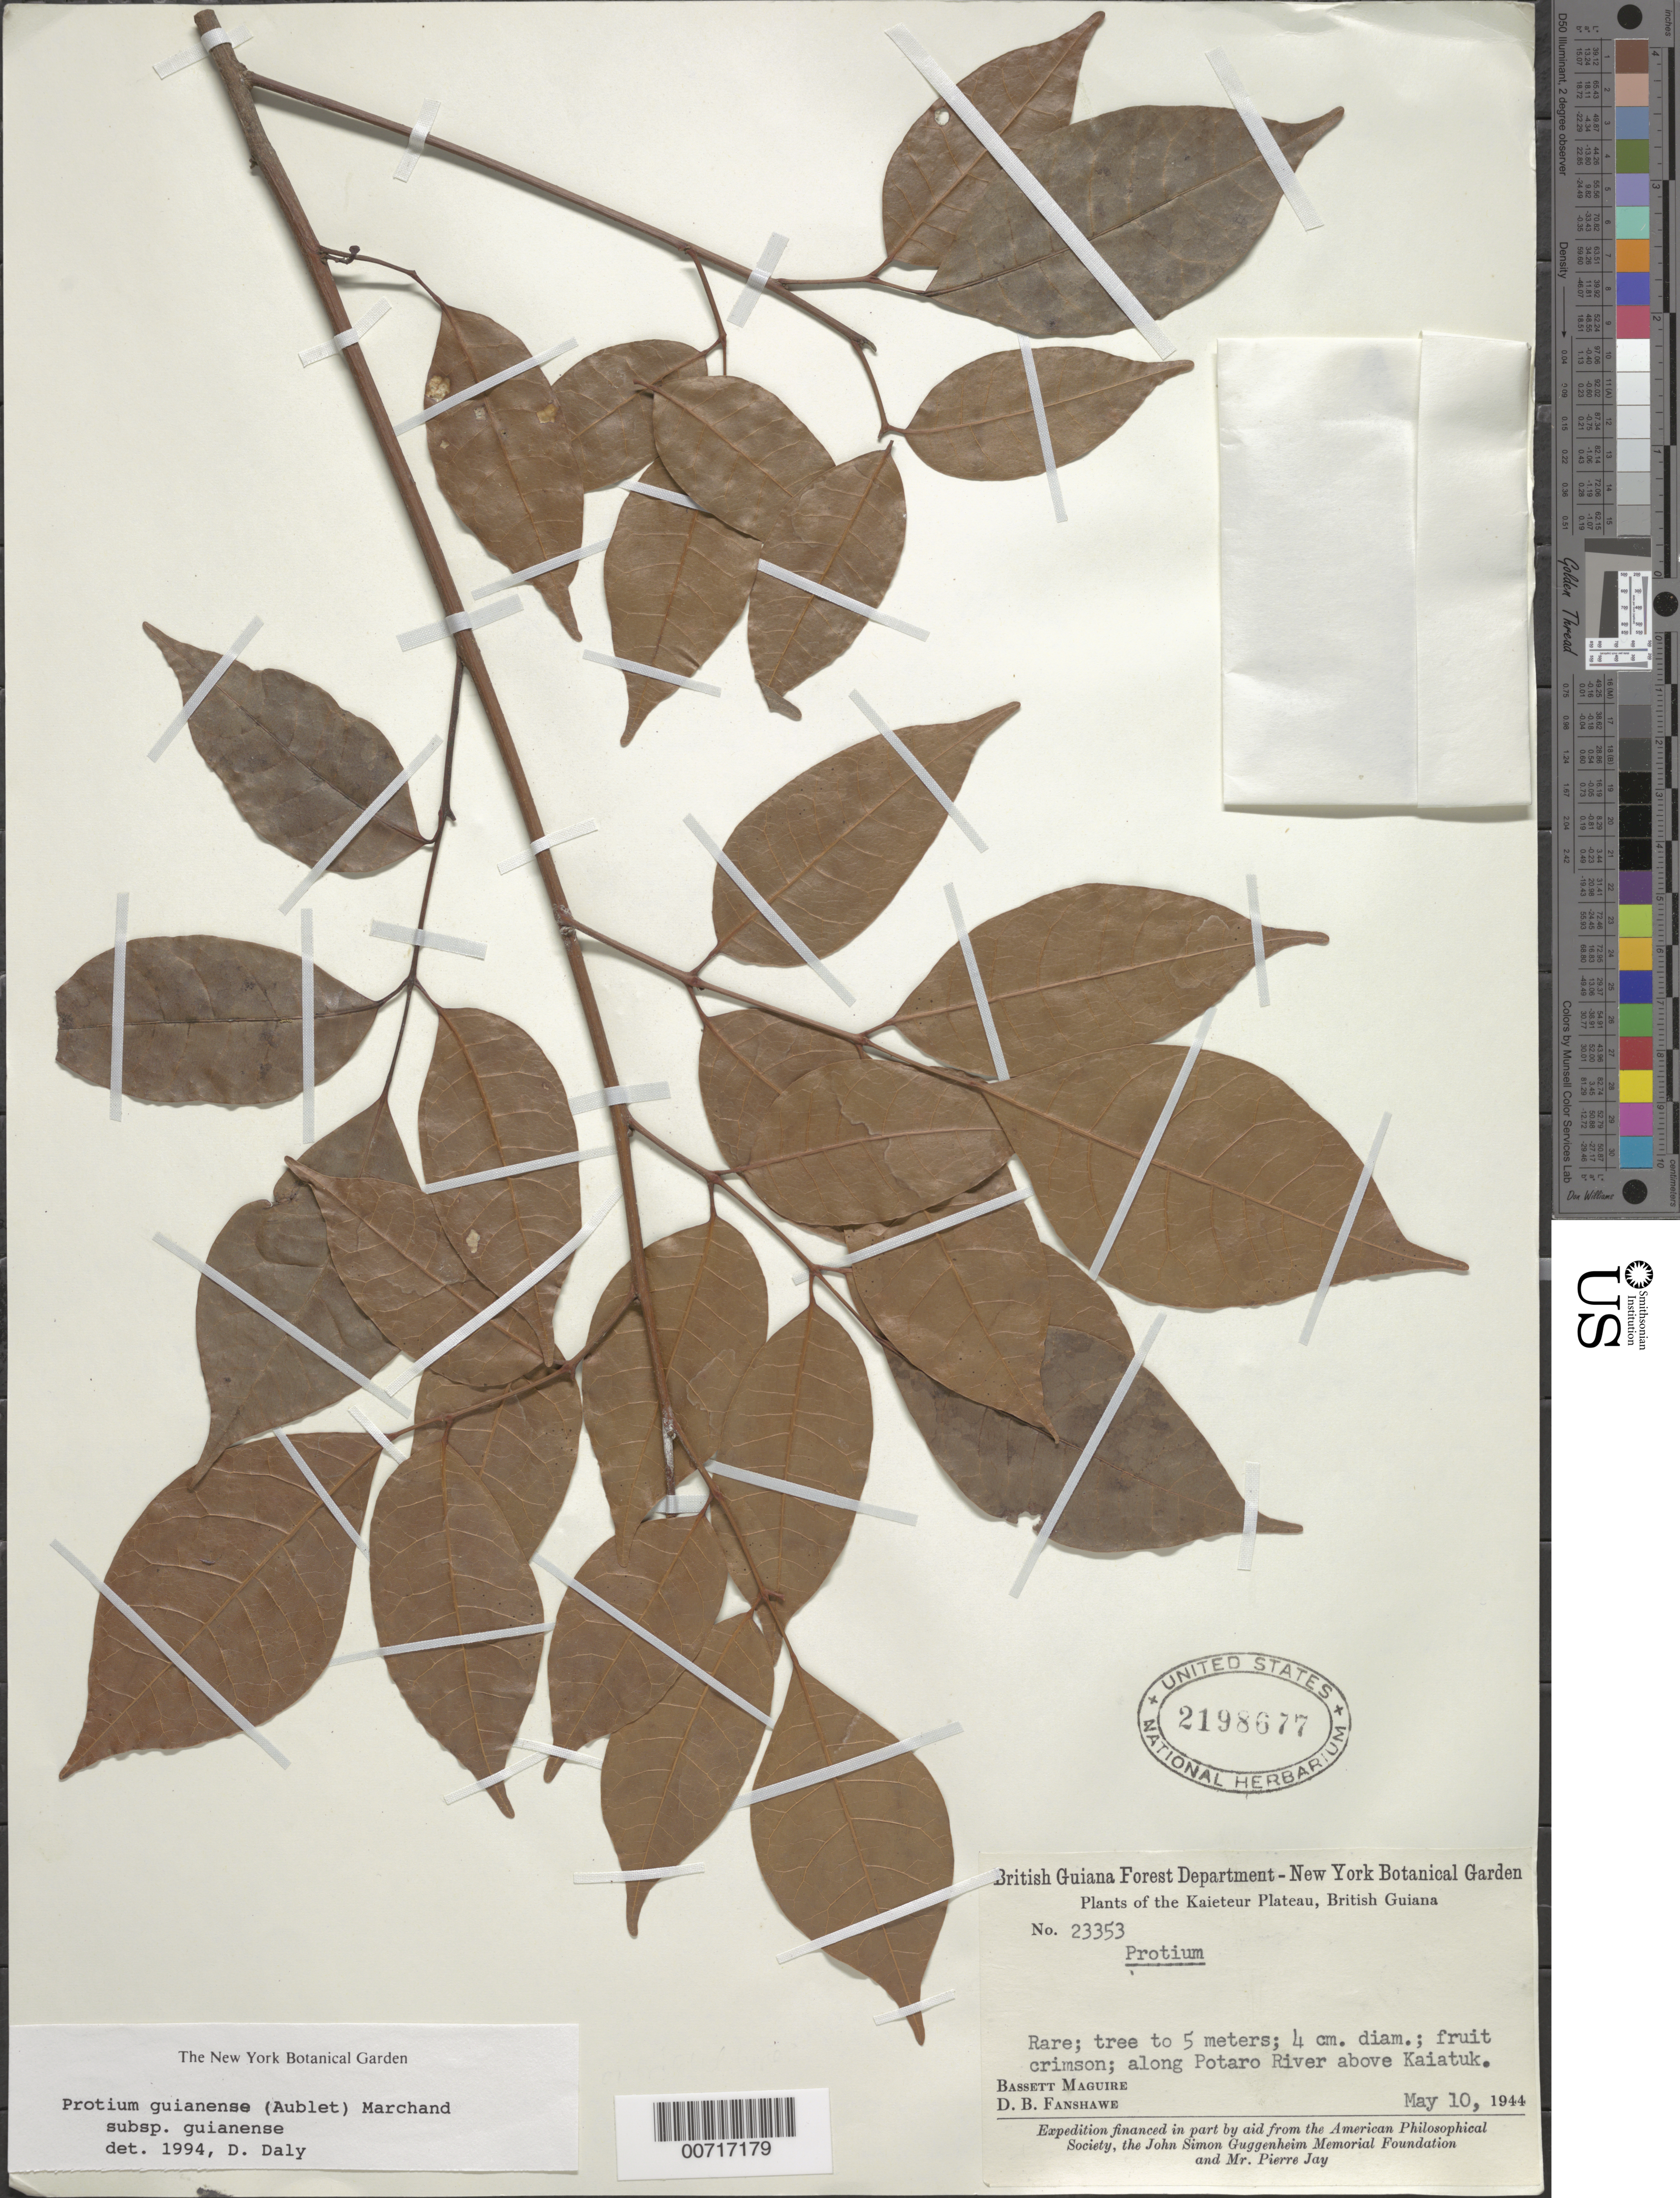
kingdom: Plantae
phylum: Tracheophyta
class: Magnoliopsida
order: Sapindales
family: Burseraceae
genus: Protium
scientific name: Protium guianense subsp. guianense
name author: (Aubl.) Marchand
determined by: Daly, D. C.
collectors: B. Maguire & D. B. Fanshawe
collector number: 23353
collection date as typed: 10-May-44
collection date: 1944-05-10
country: Guyana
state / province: Potaro-Siparuni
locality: Kaieteur Plateau, above Kaietuk, along Potaro River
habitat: Riverside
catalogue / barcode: US 2198677